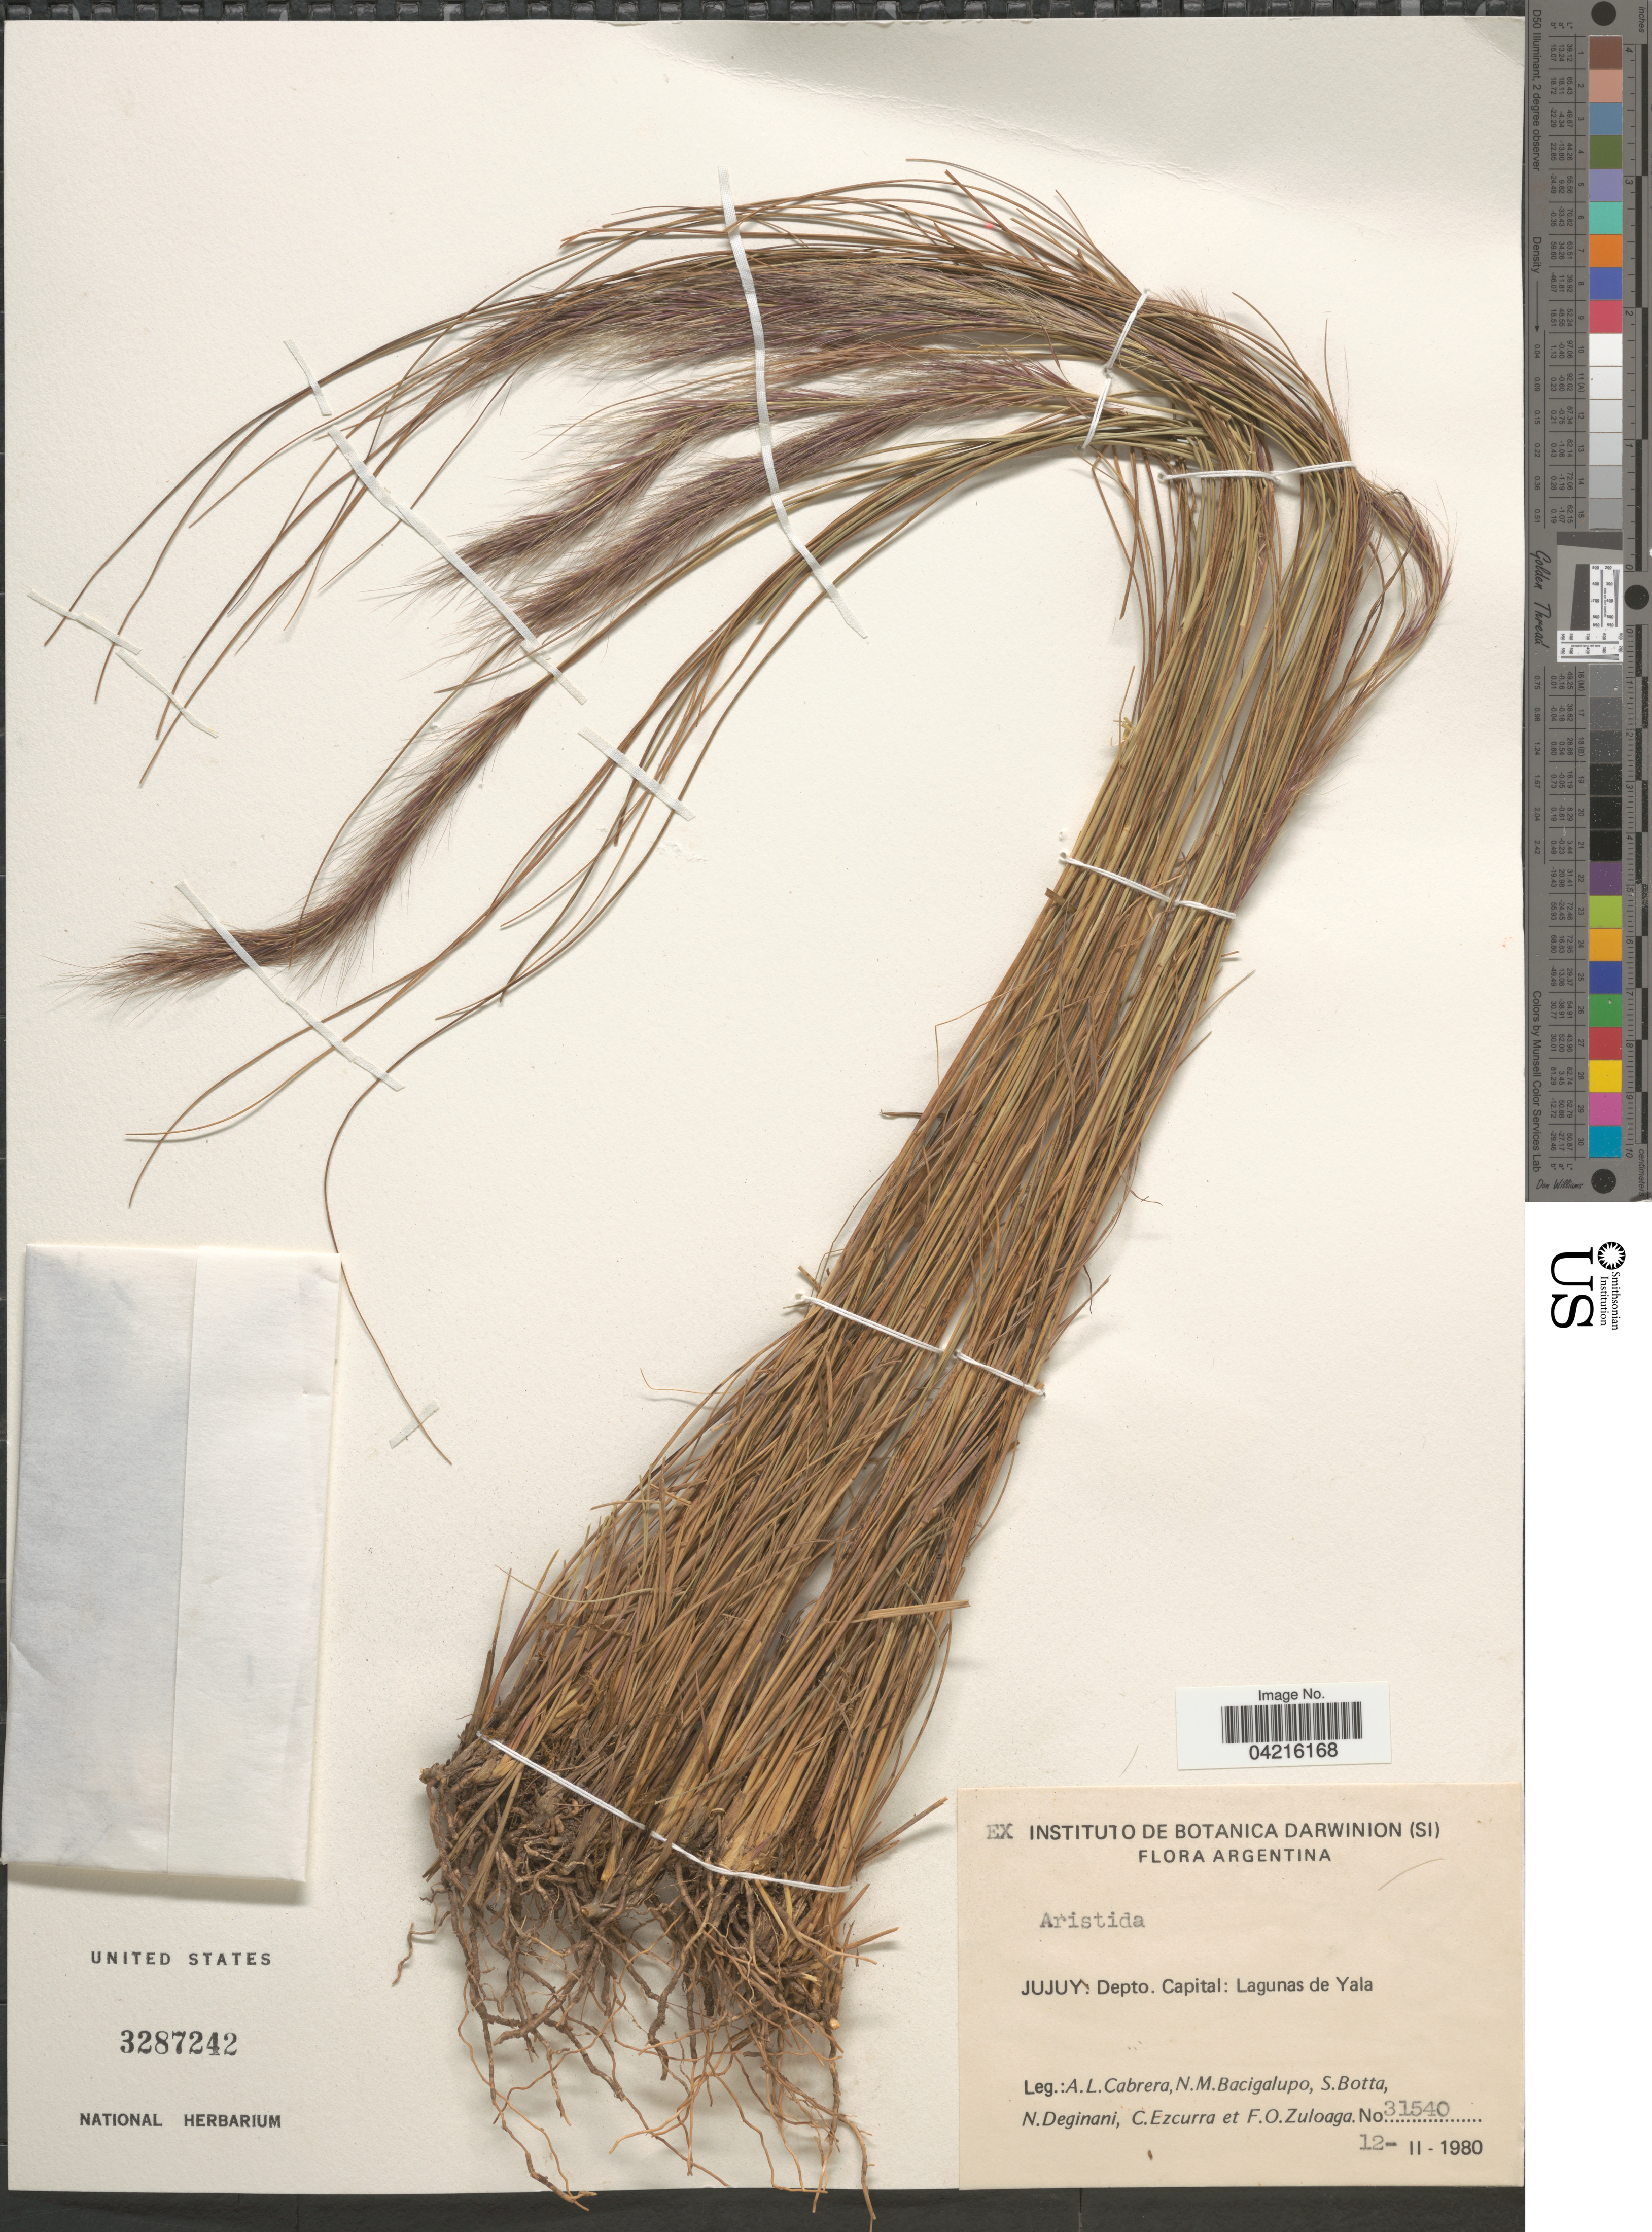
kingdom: Plantae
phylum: Tracheophyta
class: Liliopsida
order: Poales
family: Poaceae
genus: Aristida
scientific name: Aristida sp.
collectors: A. L. Cabrera, N. M. Bacigalupo, S. Botta, N. Deginani & et al.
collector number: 31540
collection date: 1980-02-12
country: Argentina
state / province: Jujuy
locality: Depto. Capital: Lagunas de Yala.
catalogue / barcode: US 3287242